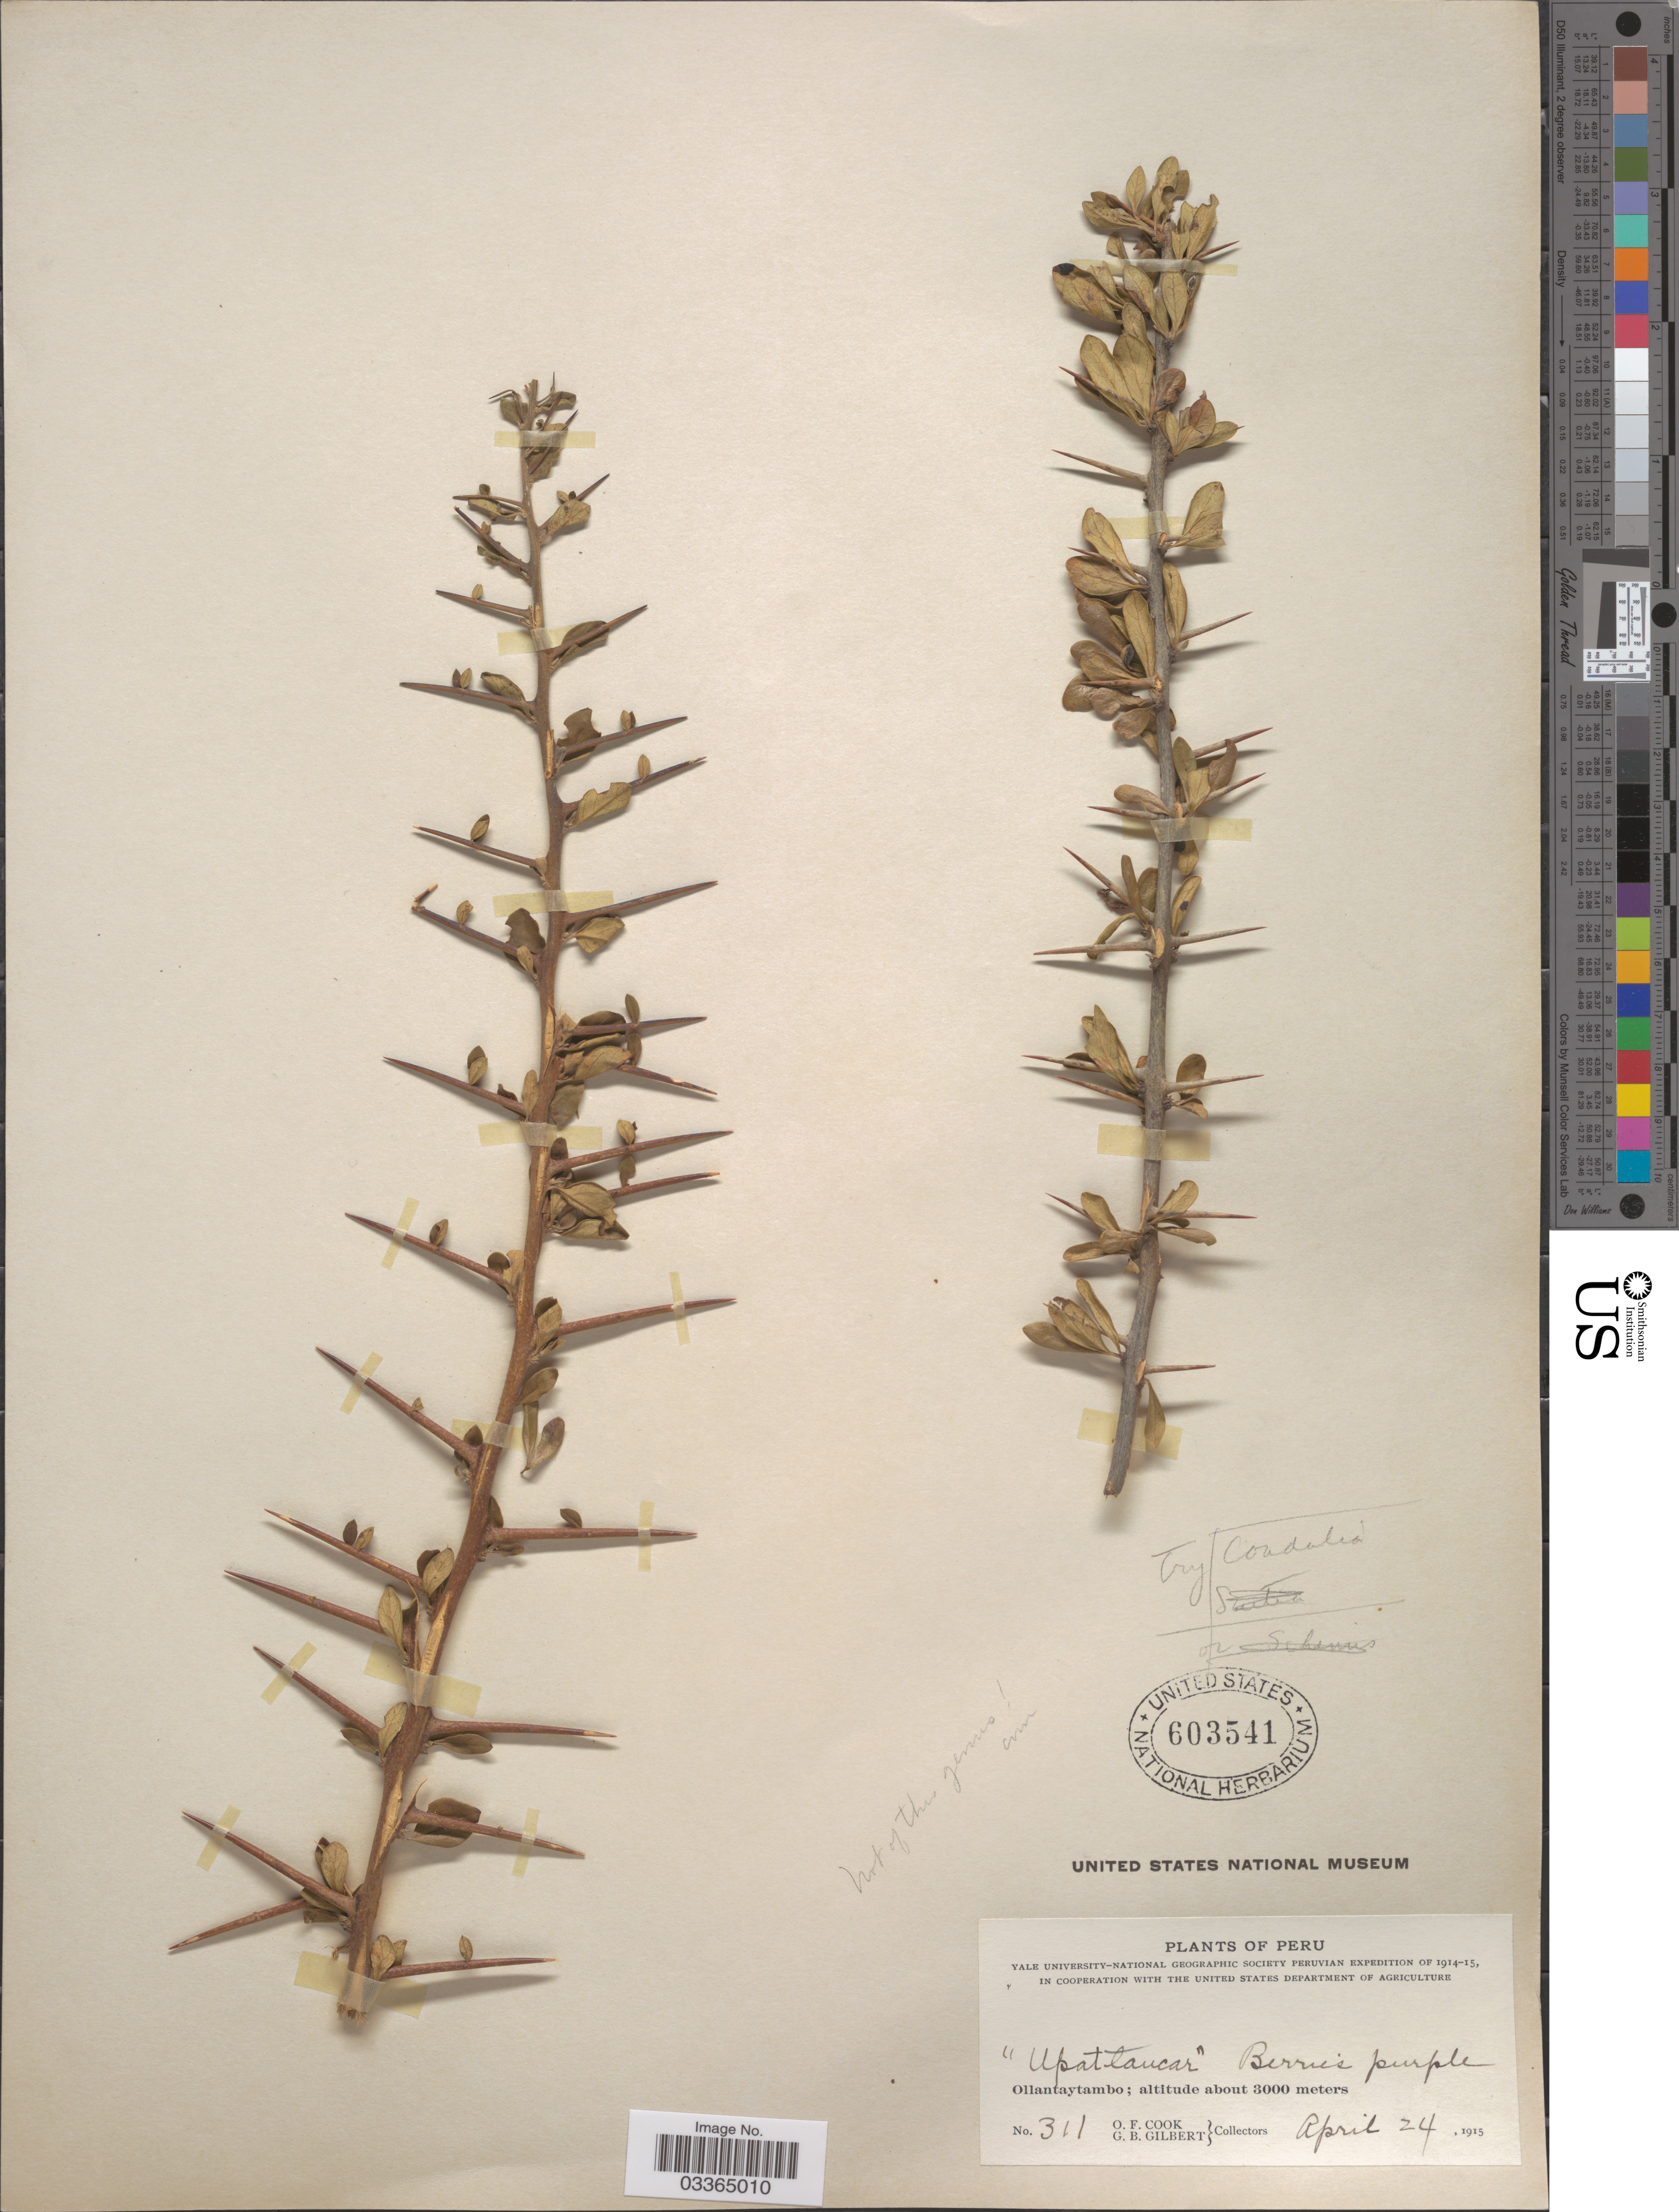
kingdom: Plantae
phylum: Tracheophyta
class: Magnoliopsida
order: Rosales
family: Rhamnaceae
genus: Condalia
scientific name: Condalia weberbaueri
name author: Perkins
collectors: O. F. Cook & G. B. Gilbert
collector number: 311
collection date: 1915-04-24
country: Peru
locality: Ollantaytambo.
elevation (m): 3000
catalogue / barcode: US 603541